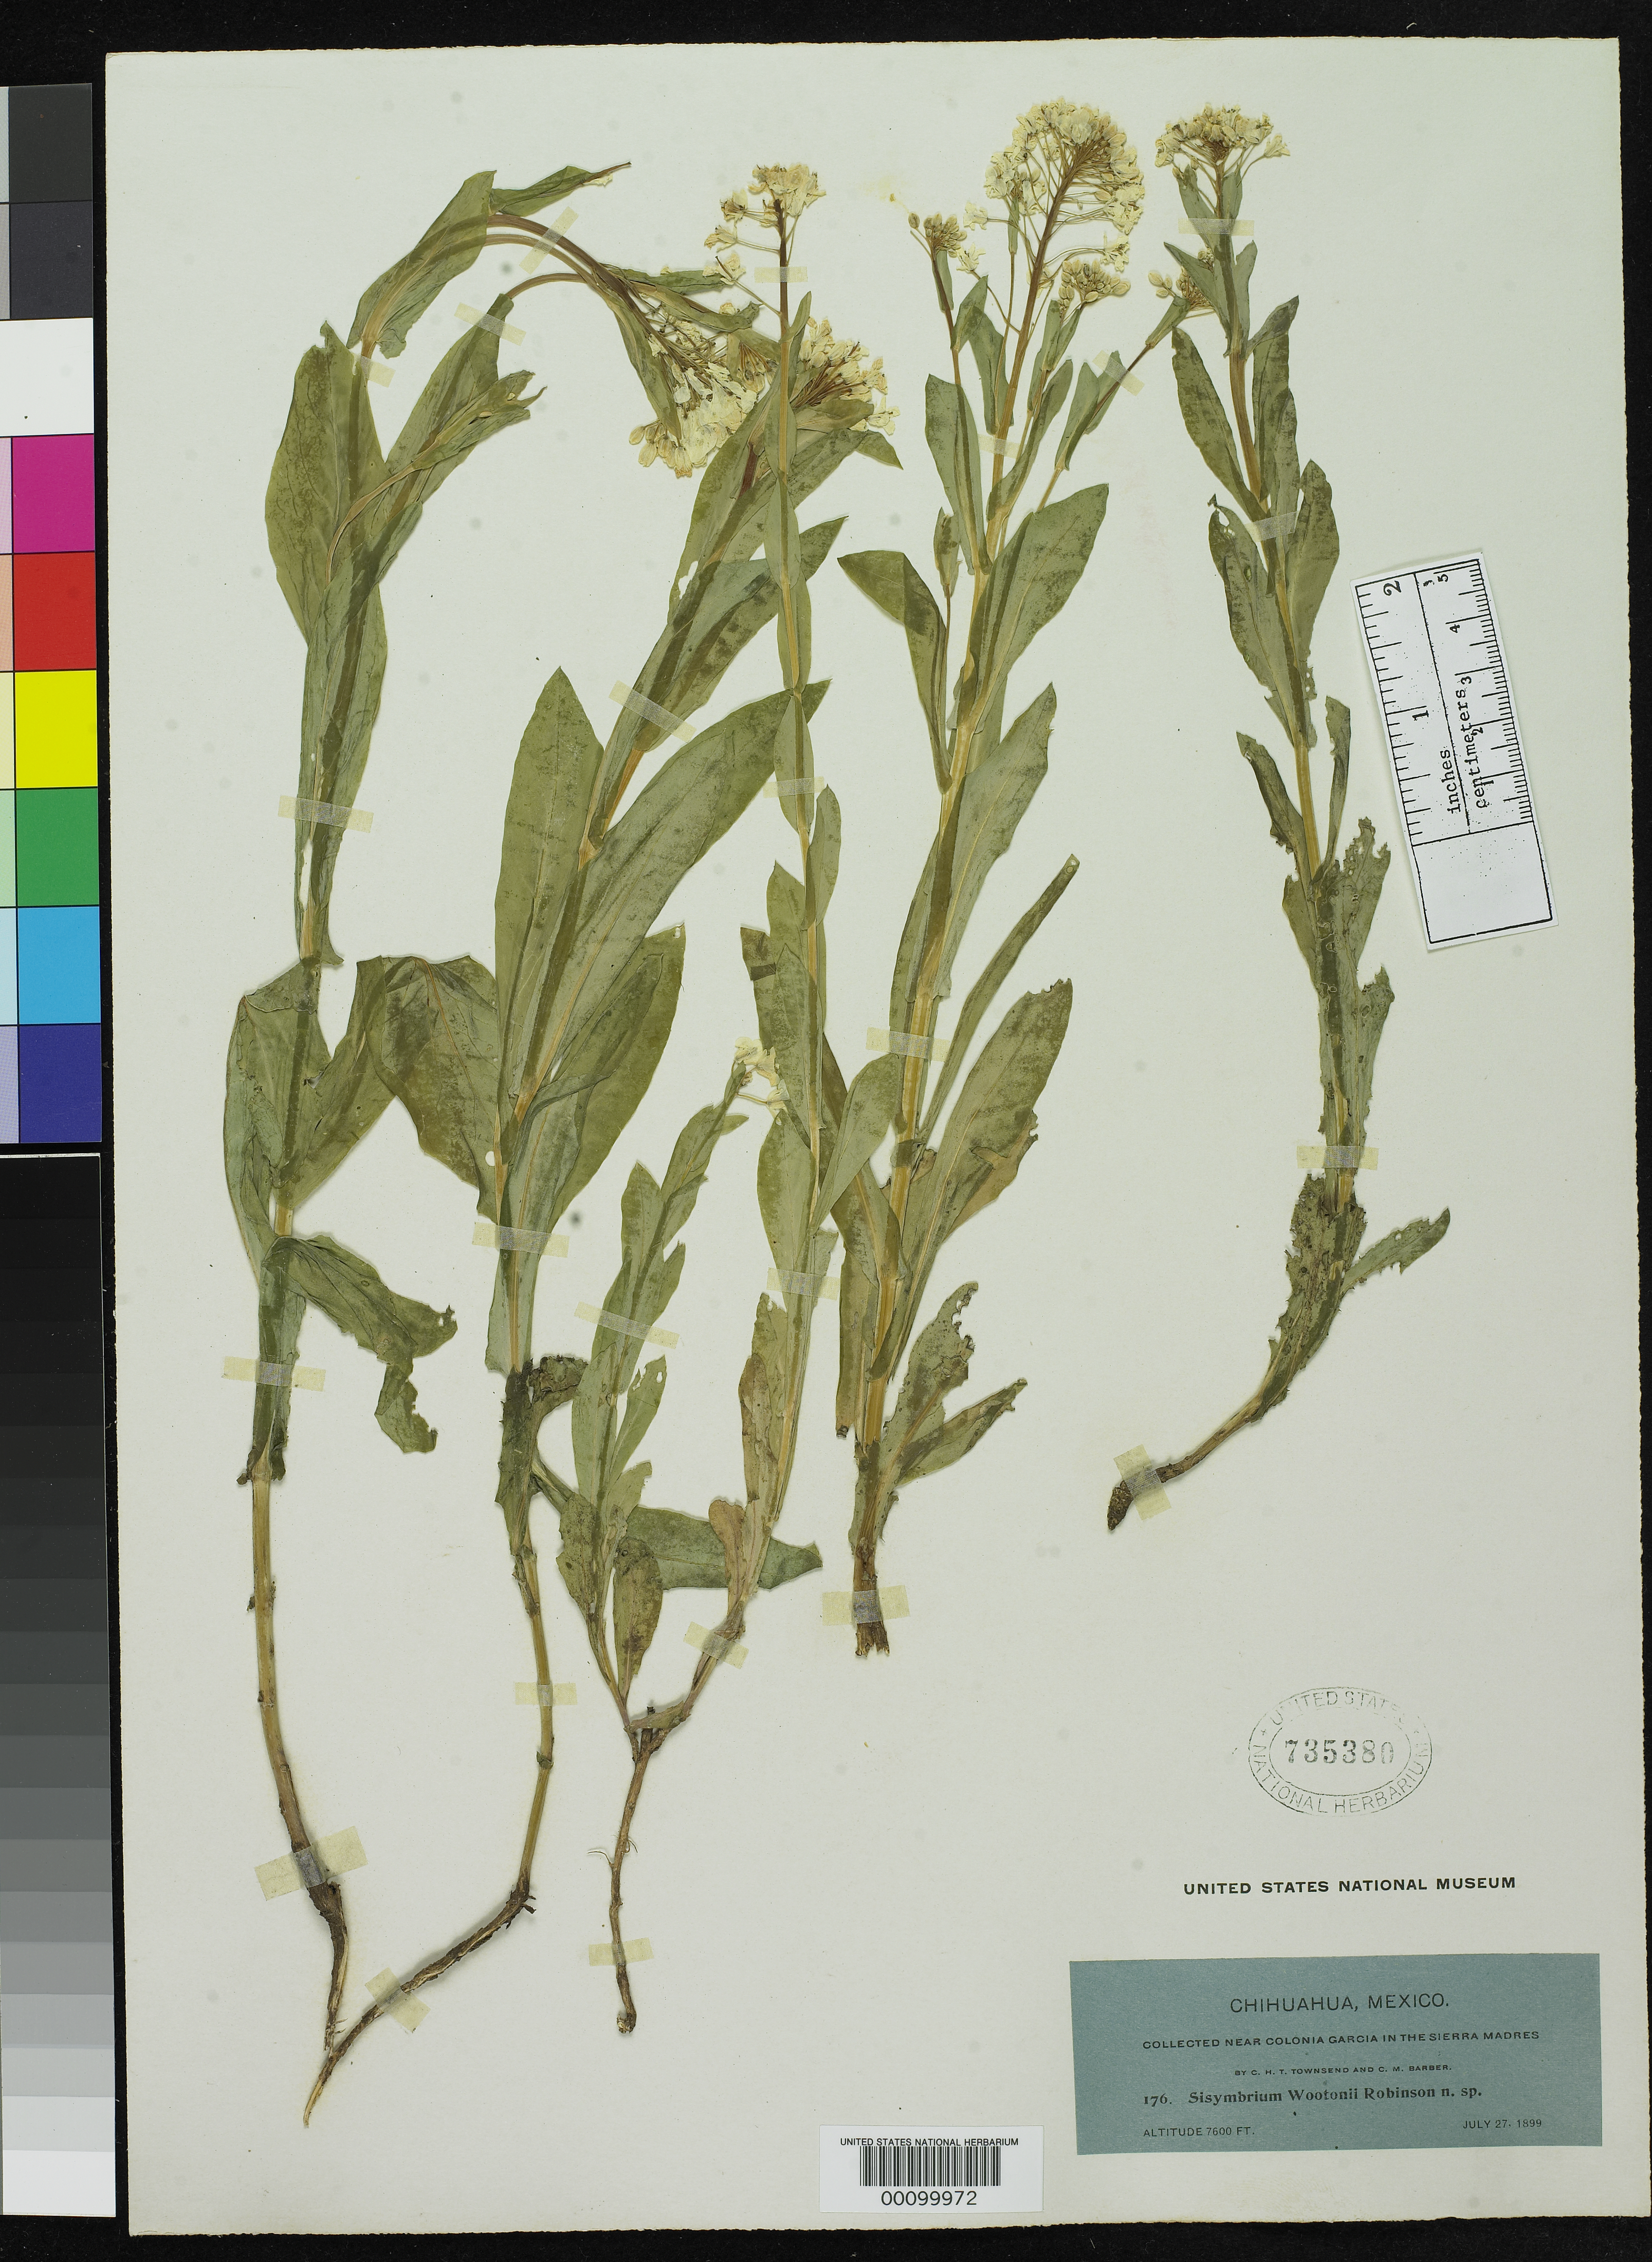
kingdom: Plantae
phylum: Tracheophyta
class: Magnoliopsida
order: Brassicales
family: Brassicaceae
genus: Sisymbrium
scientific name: Sisymbrium wootonii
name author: B.L. Rob.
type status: Isotype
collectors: C. H. T. Townsend & C. Barber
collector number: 176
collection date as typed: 27 Jul 1899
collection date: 1899-07-27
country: Mexico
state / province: Chihuahua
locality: Sierra Madre, 16 km. SE of Colonia Garcia.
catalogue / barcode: US 735380